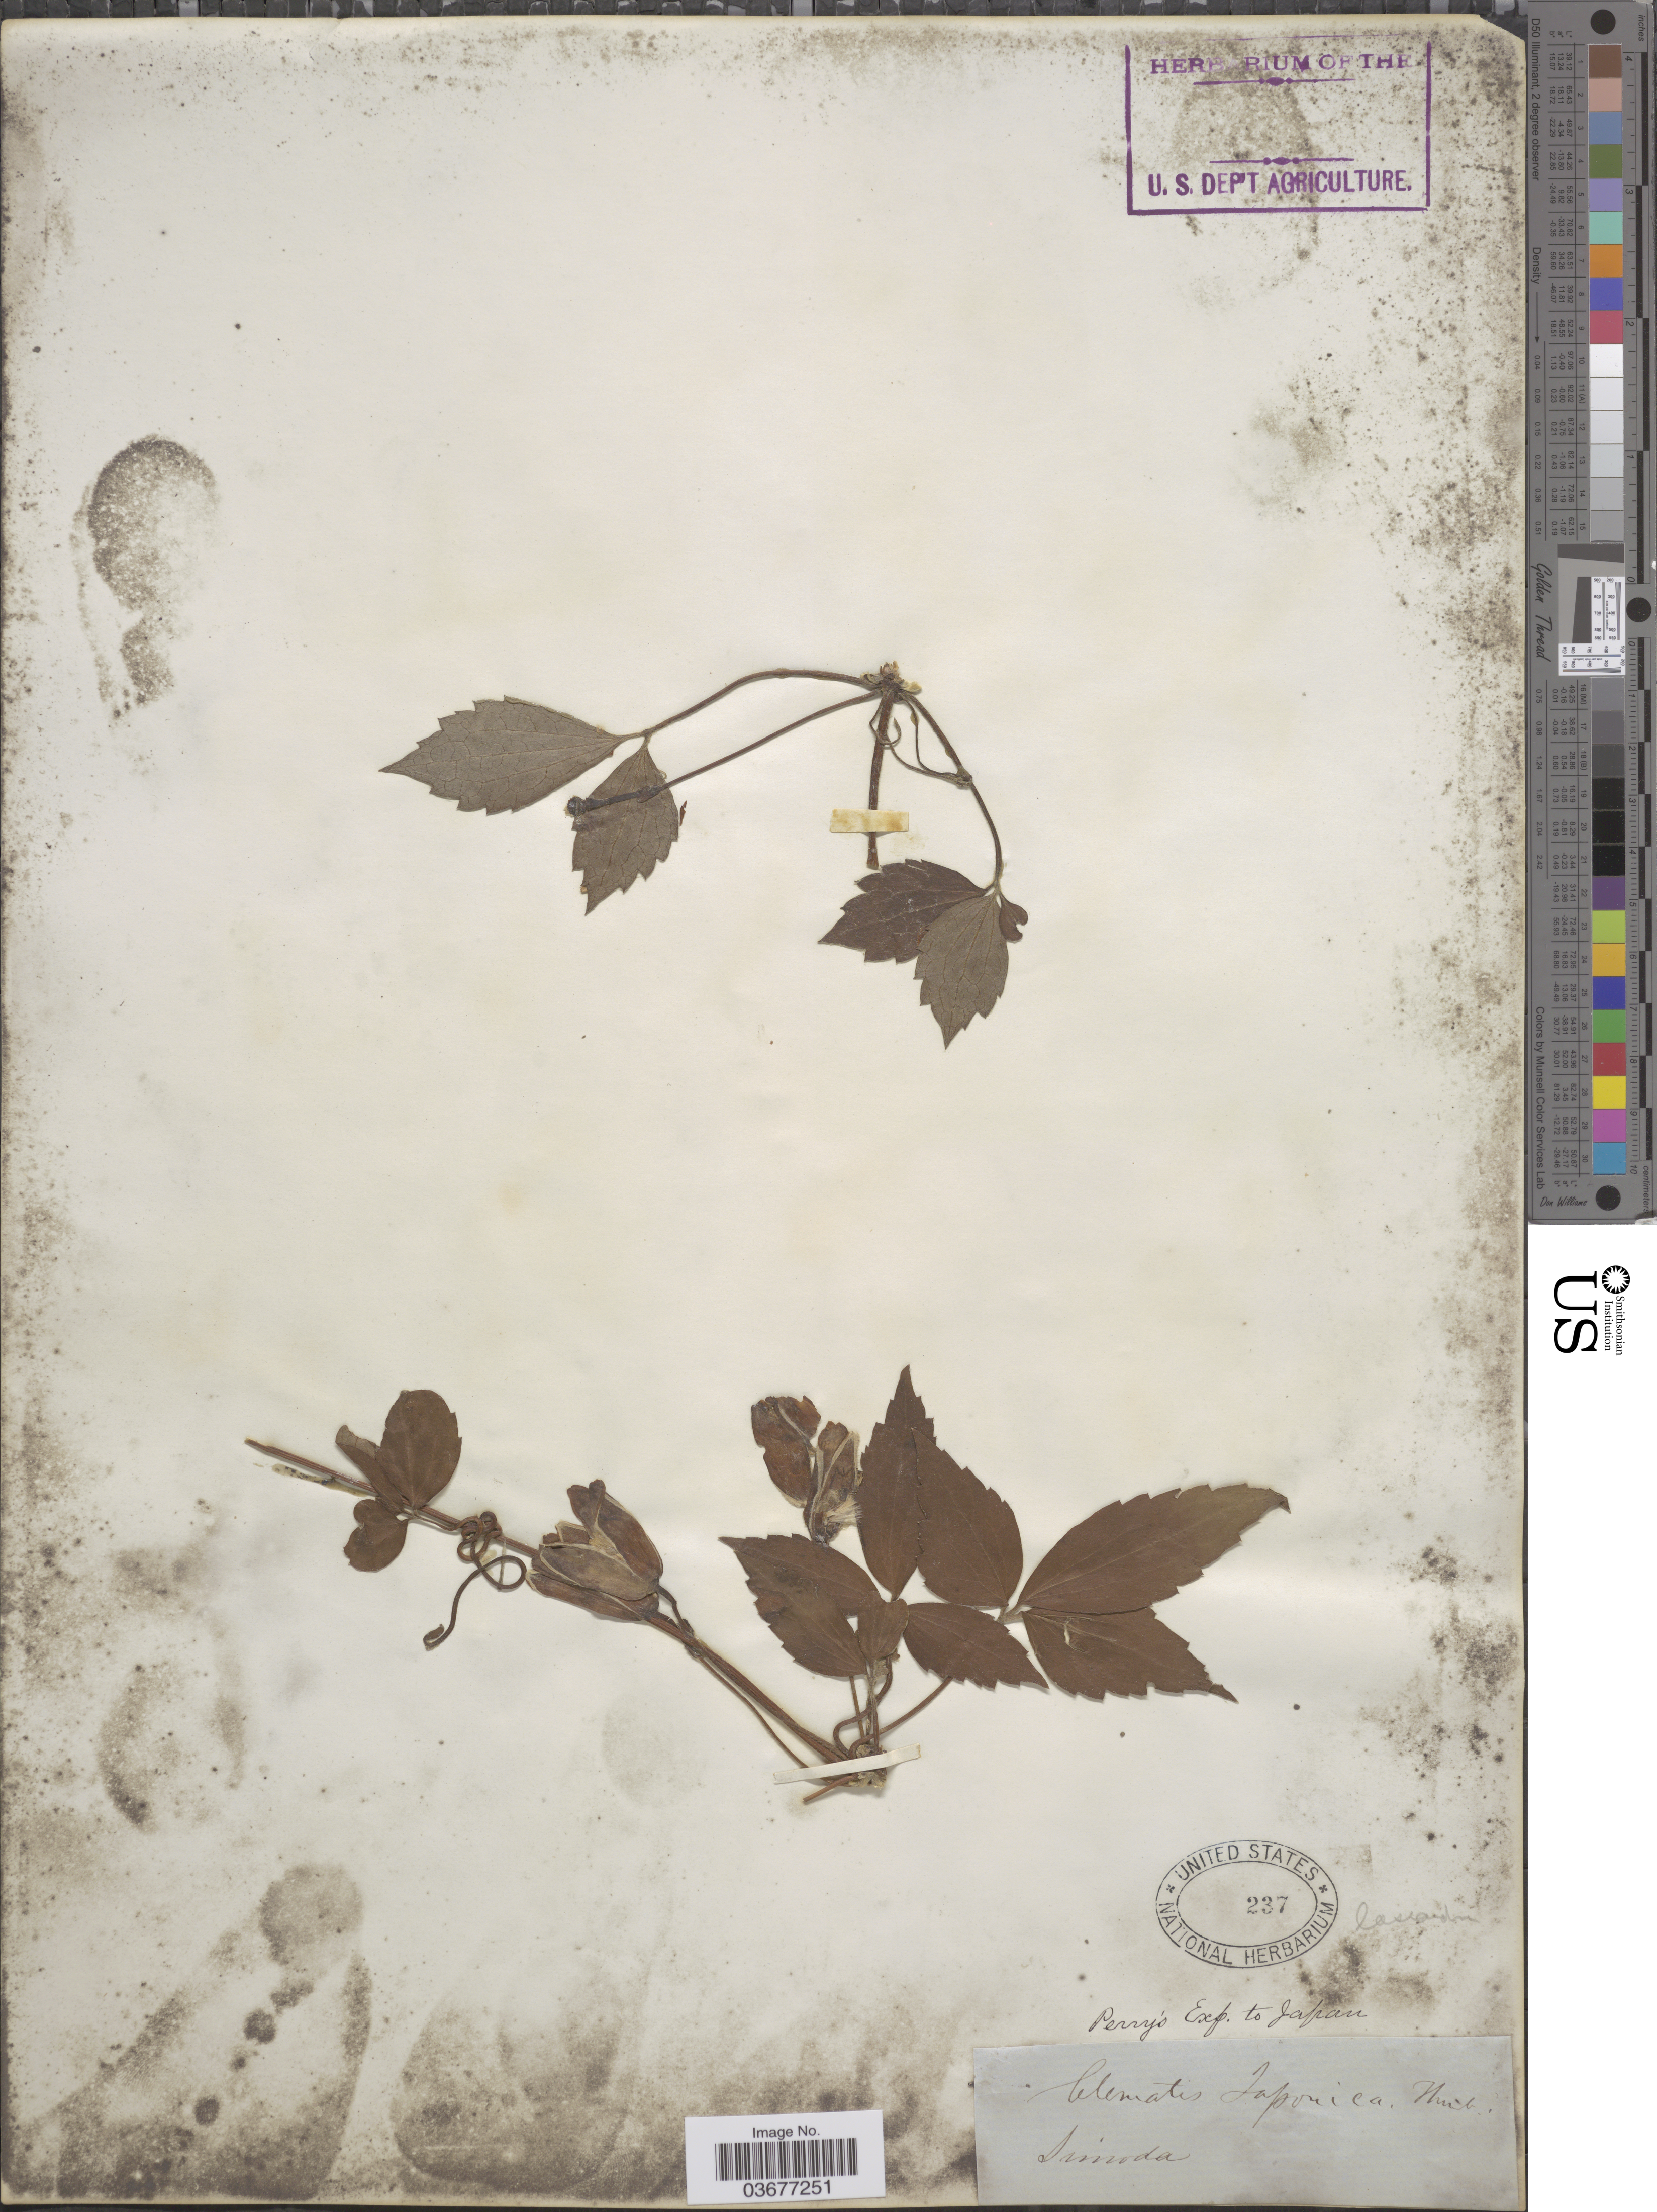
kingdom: Plantae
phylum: Tracheophyta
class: Magnoliopsida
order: Ranunculales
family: Ranunculaceae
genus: Clematis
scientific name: Clematis japonica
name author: Thunb.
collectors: Simoda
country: Japan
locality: Japan.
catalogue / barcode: US 237